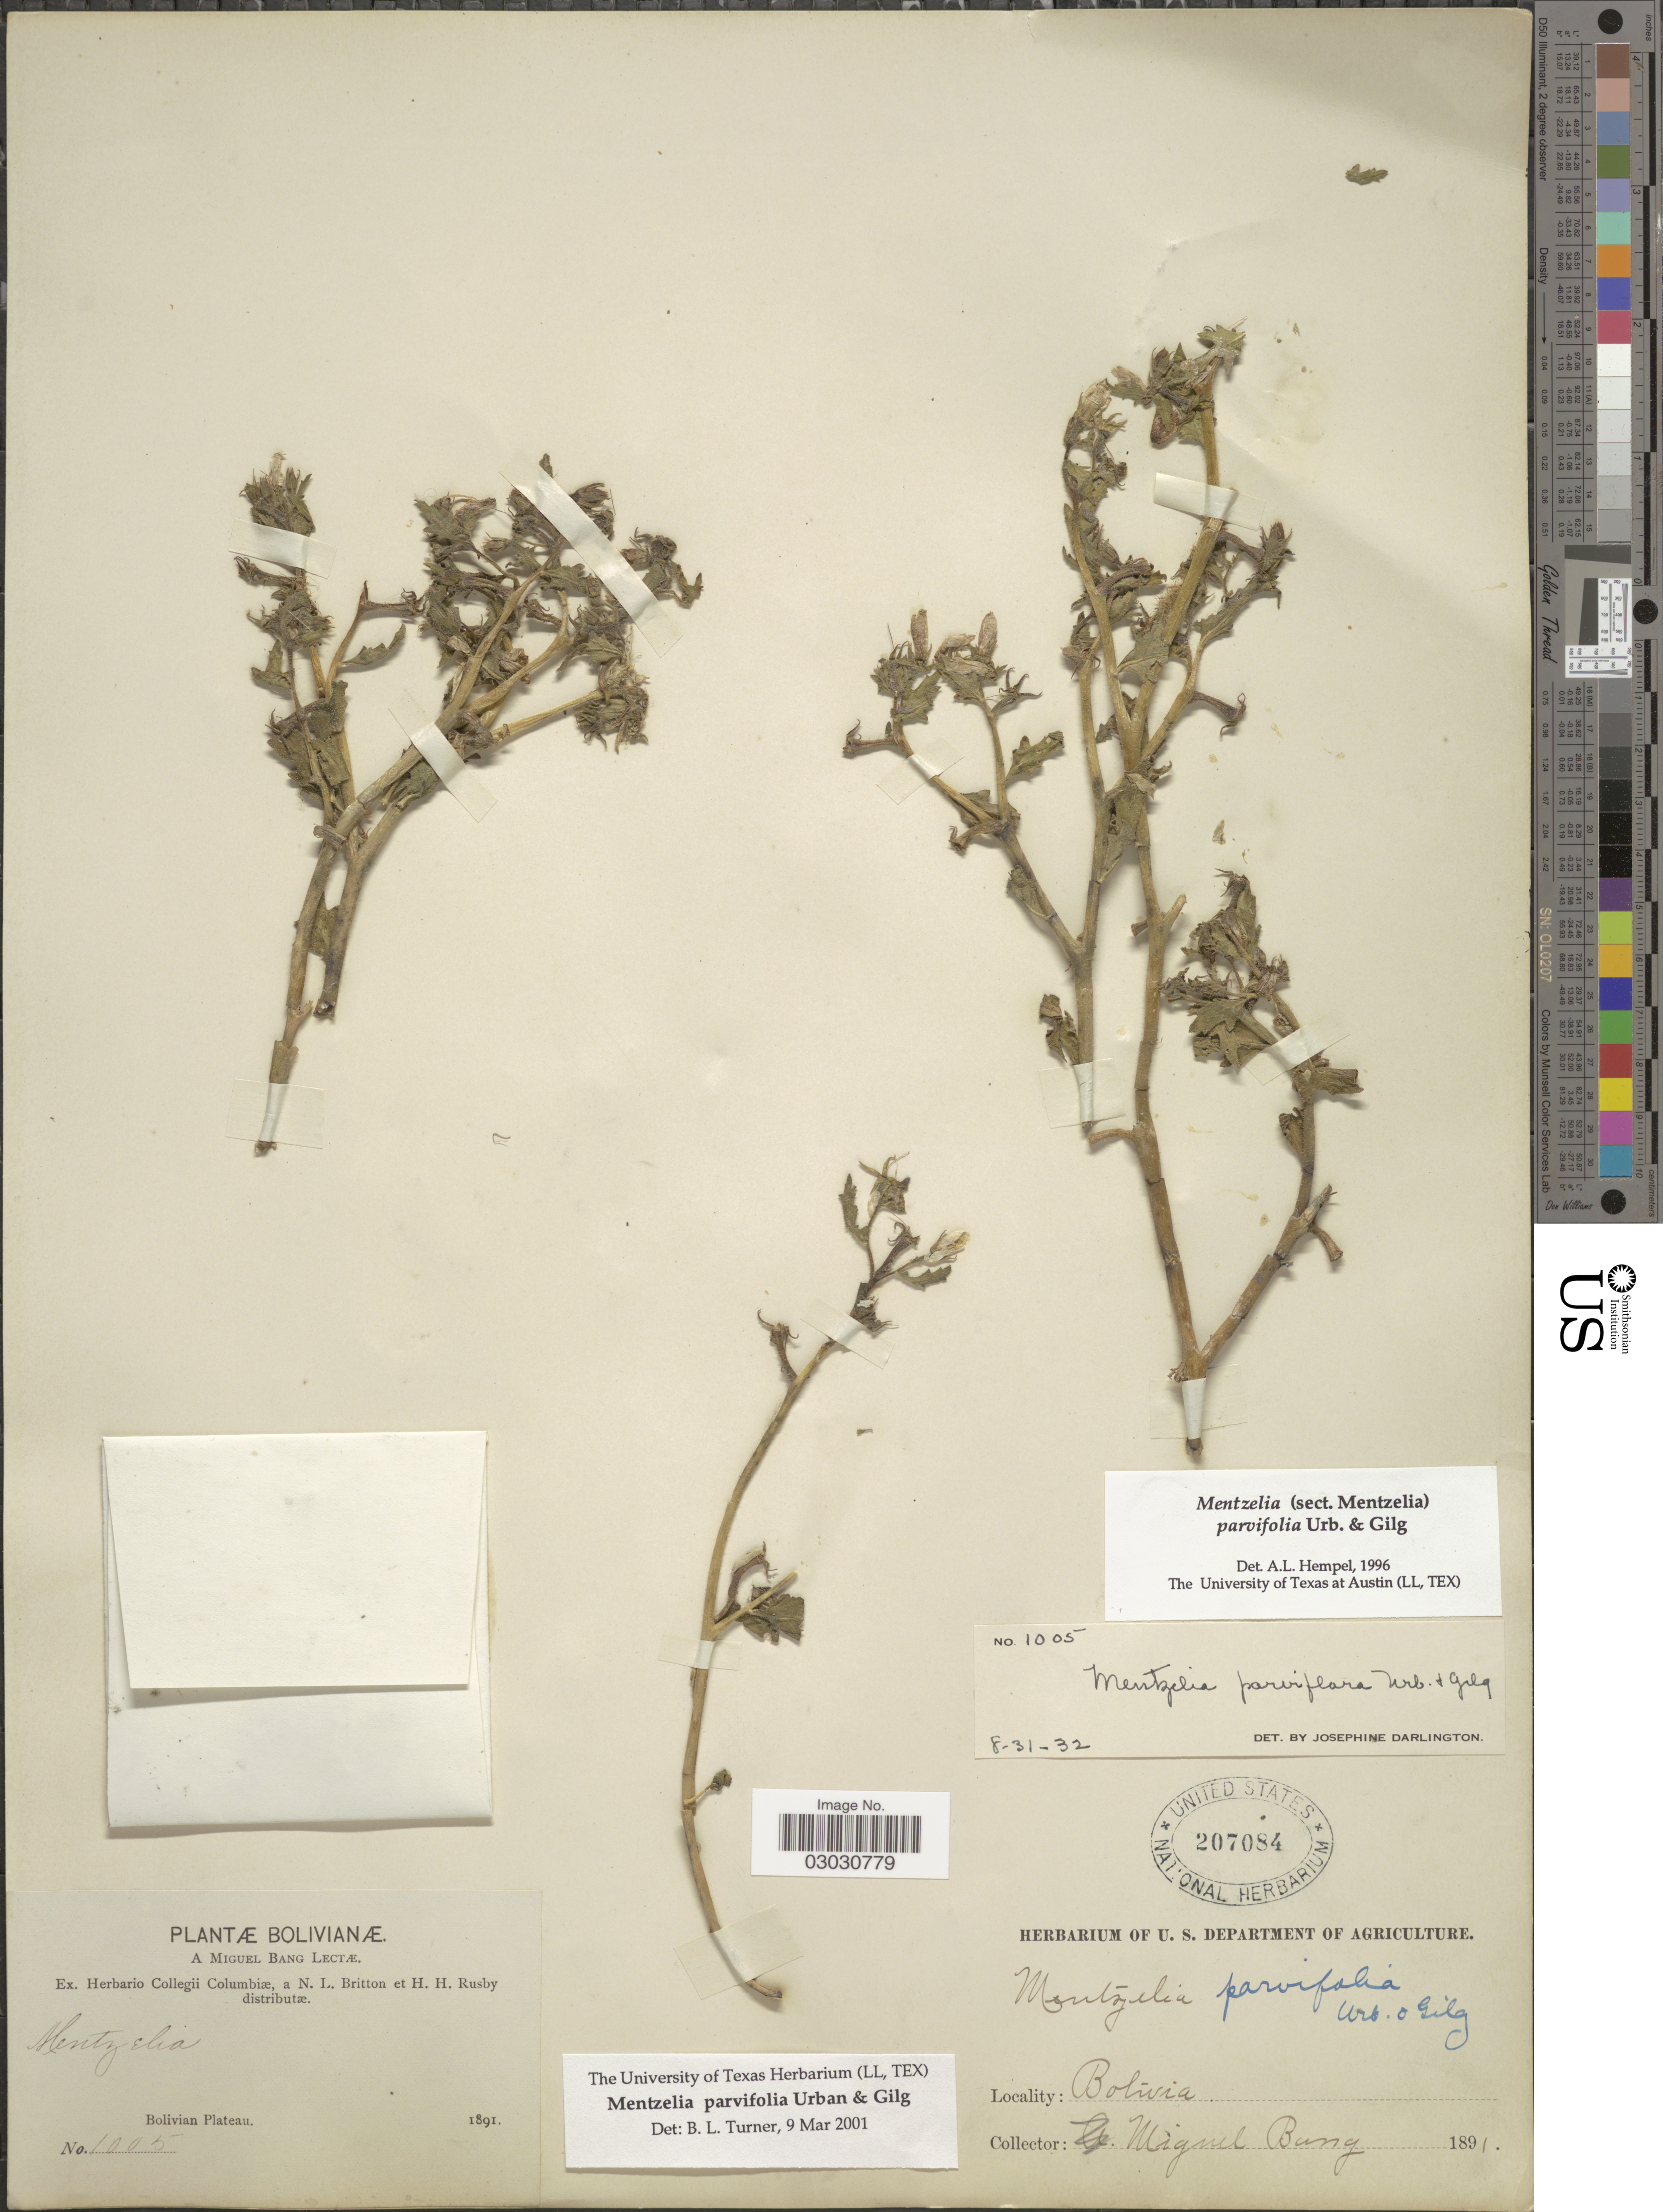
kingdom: Plantae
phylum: Tracheophyta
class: Magnoliopsida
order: Cornales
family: Loasaceae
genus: Mentzelia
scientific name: Mentzelia parvifolia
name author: Urb. & Gilg ex Kurtz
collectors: M. Bang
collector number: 1005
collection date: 1891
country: Bolivia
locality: Bolivian Plateau.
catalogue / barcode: US 207084